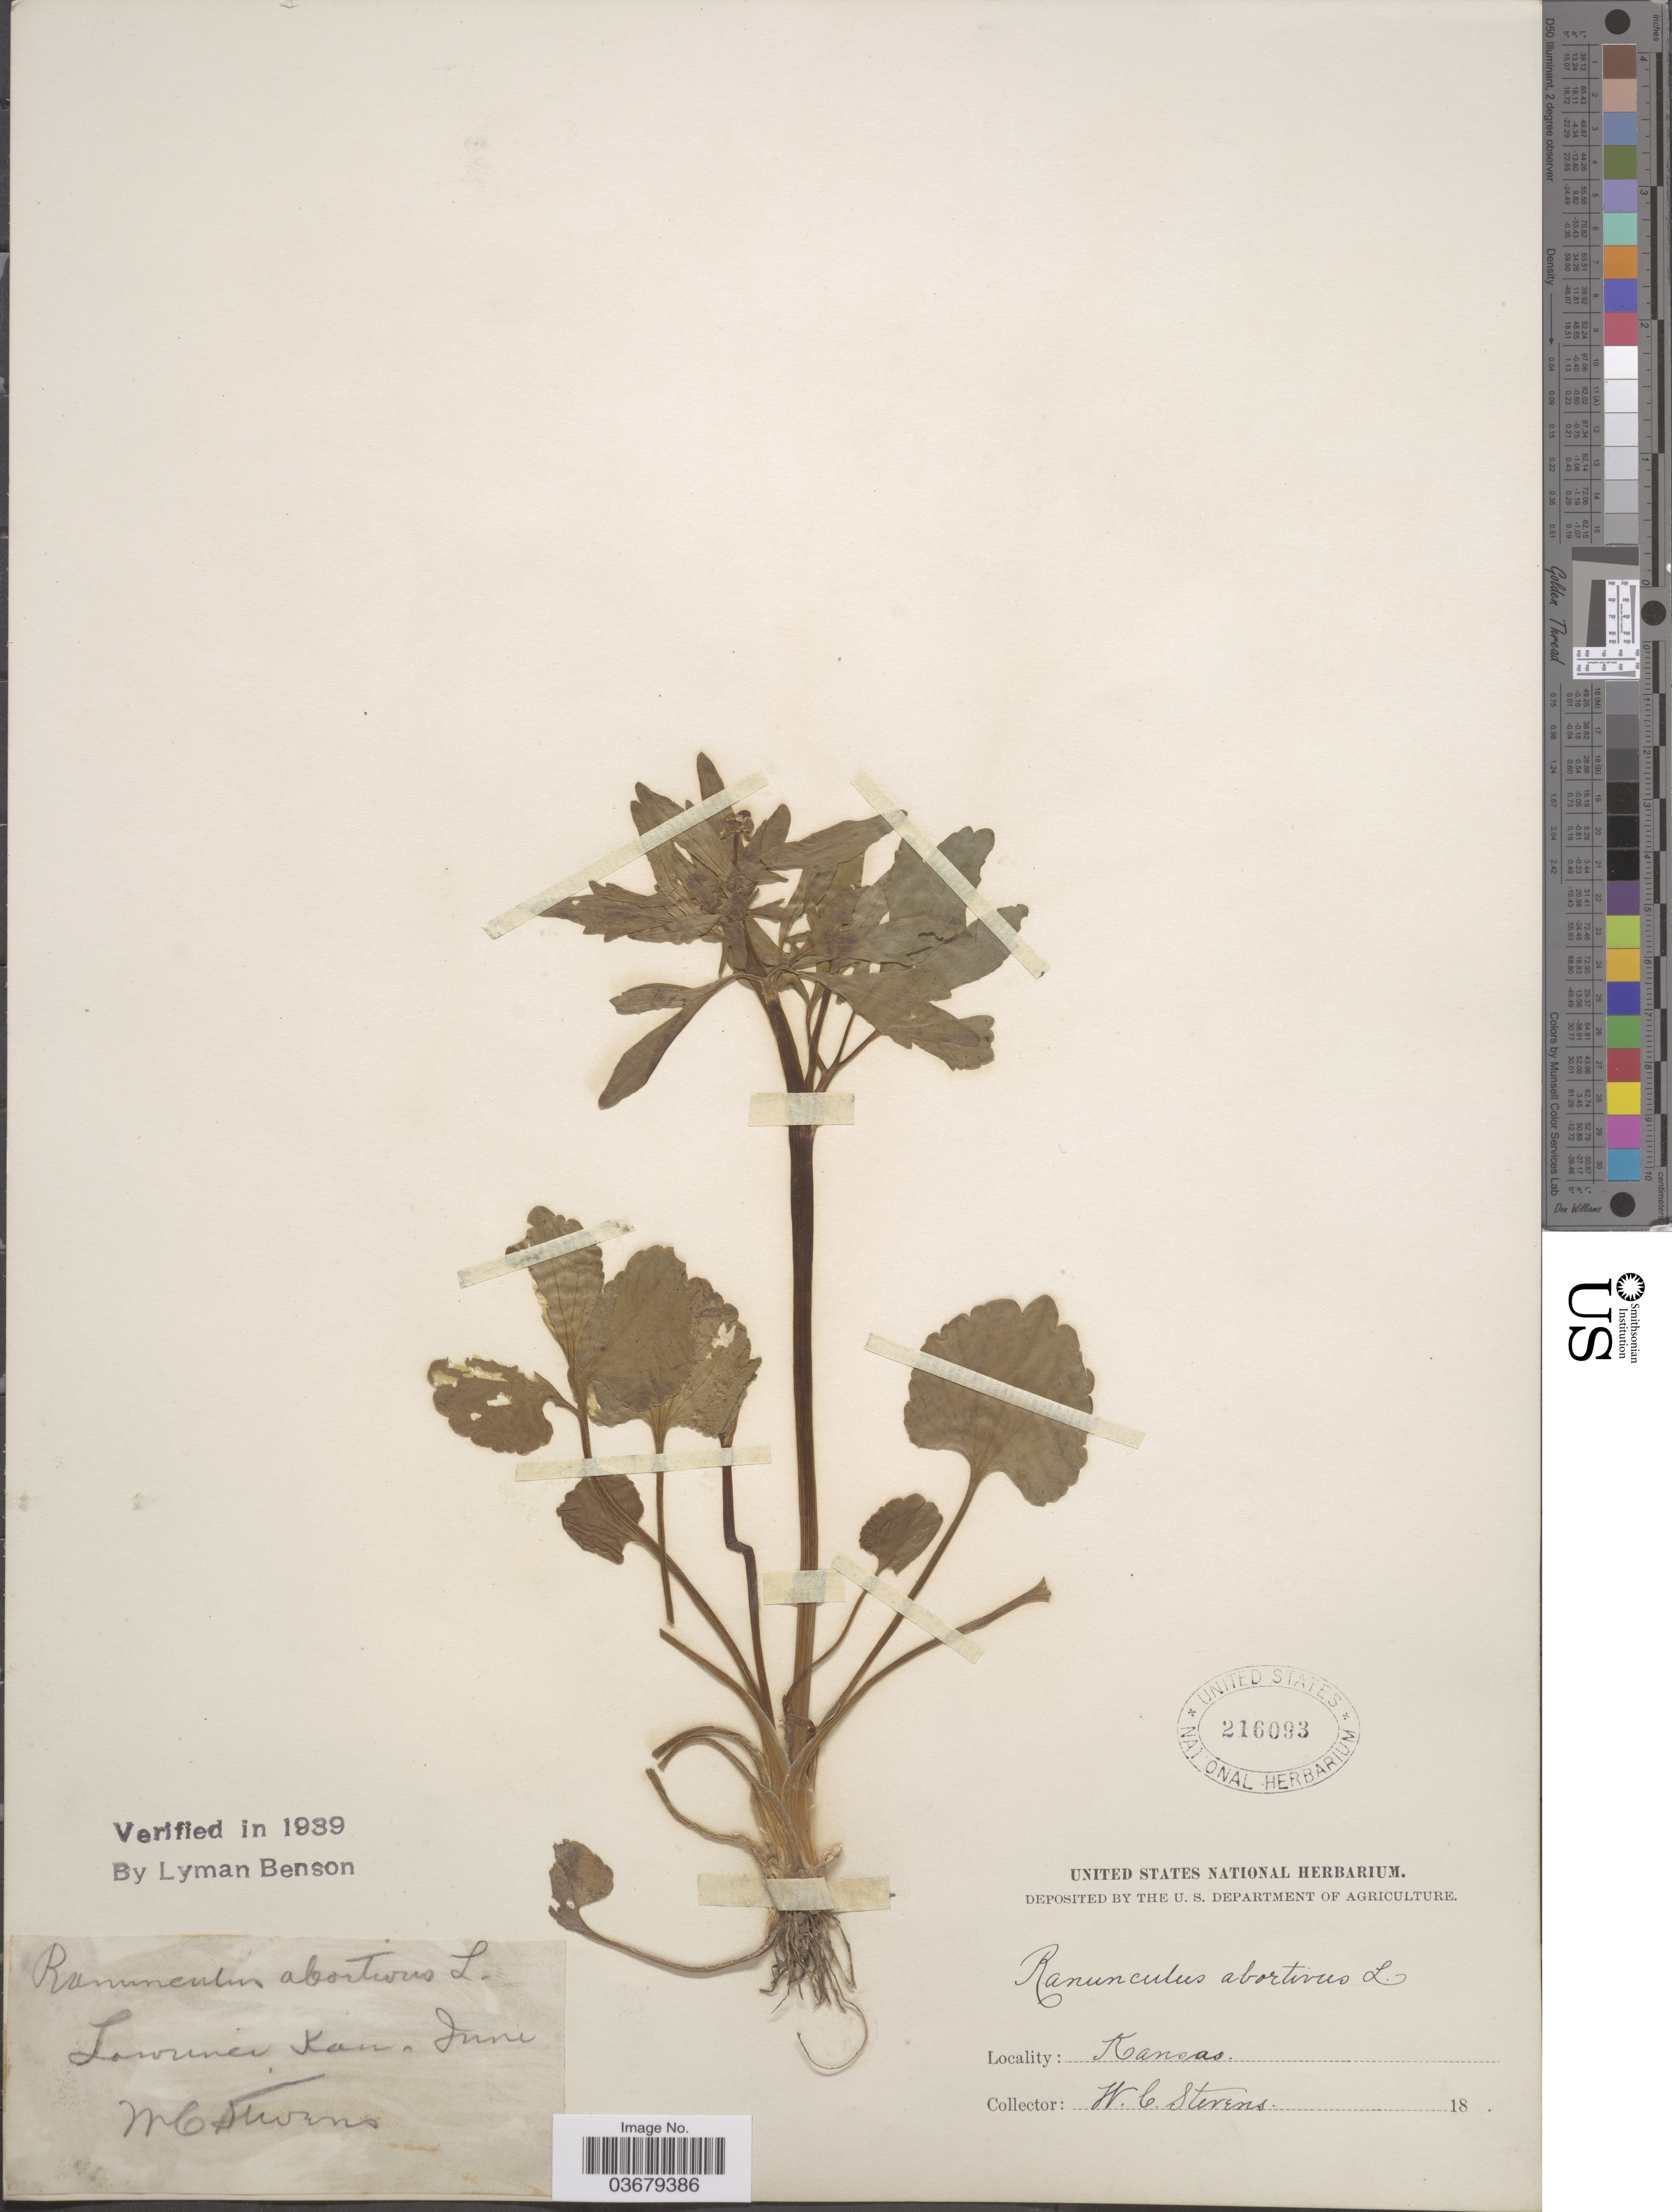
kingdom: Plantae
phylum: Tracheophyta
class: Magnoliopsida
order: Ranunculales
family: Ranunculaceae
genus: Ranunculus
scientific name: Ranunculus abortivus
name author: L.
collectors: W. C. Stevens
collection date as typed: June 18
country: United States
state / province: Kansas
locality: Lawrence.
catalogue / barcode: US 216093